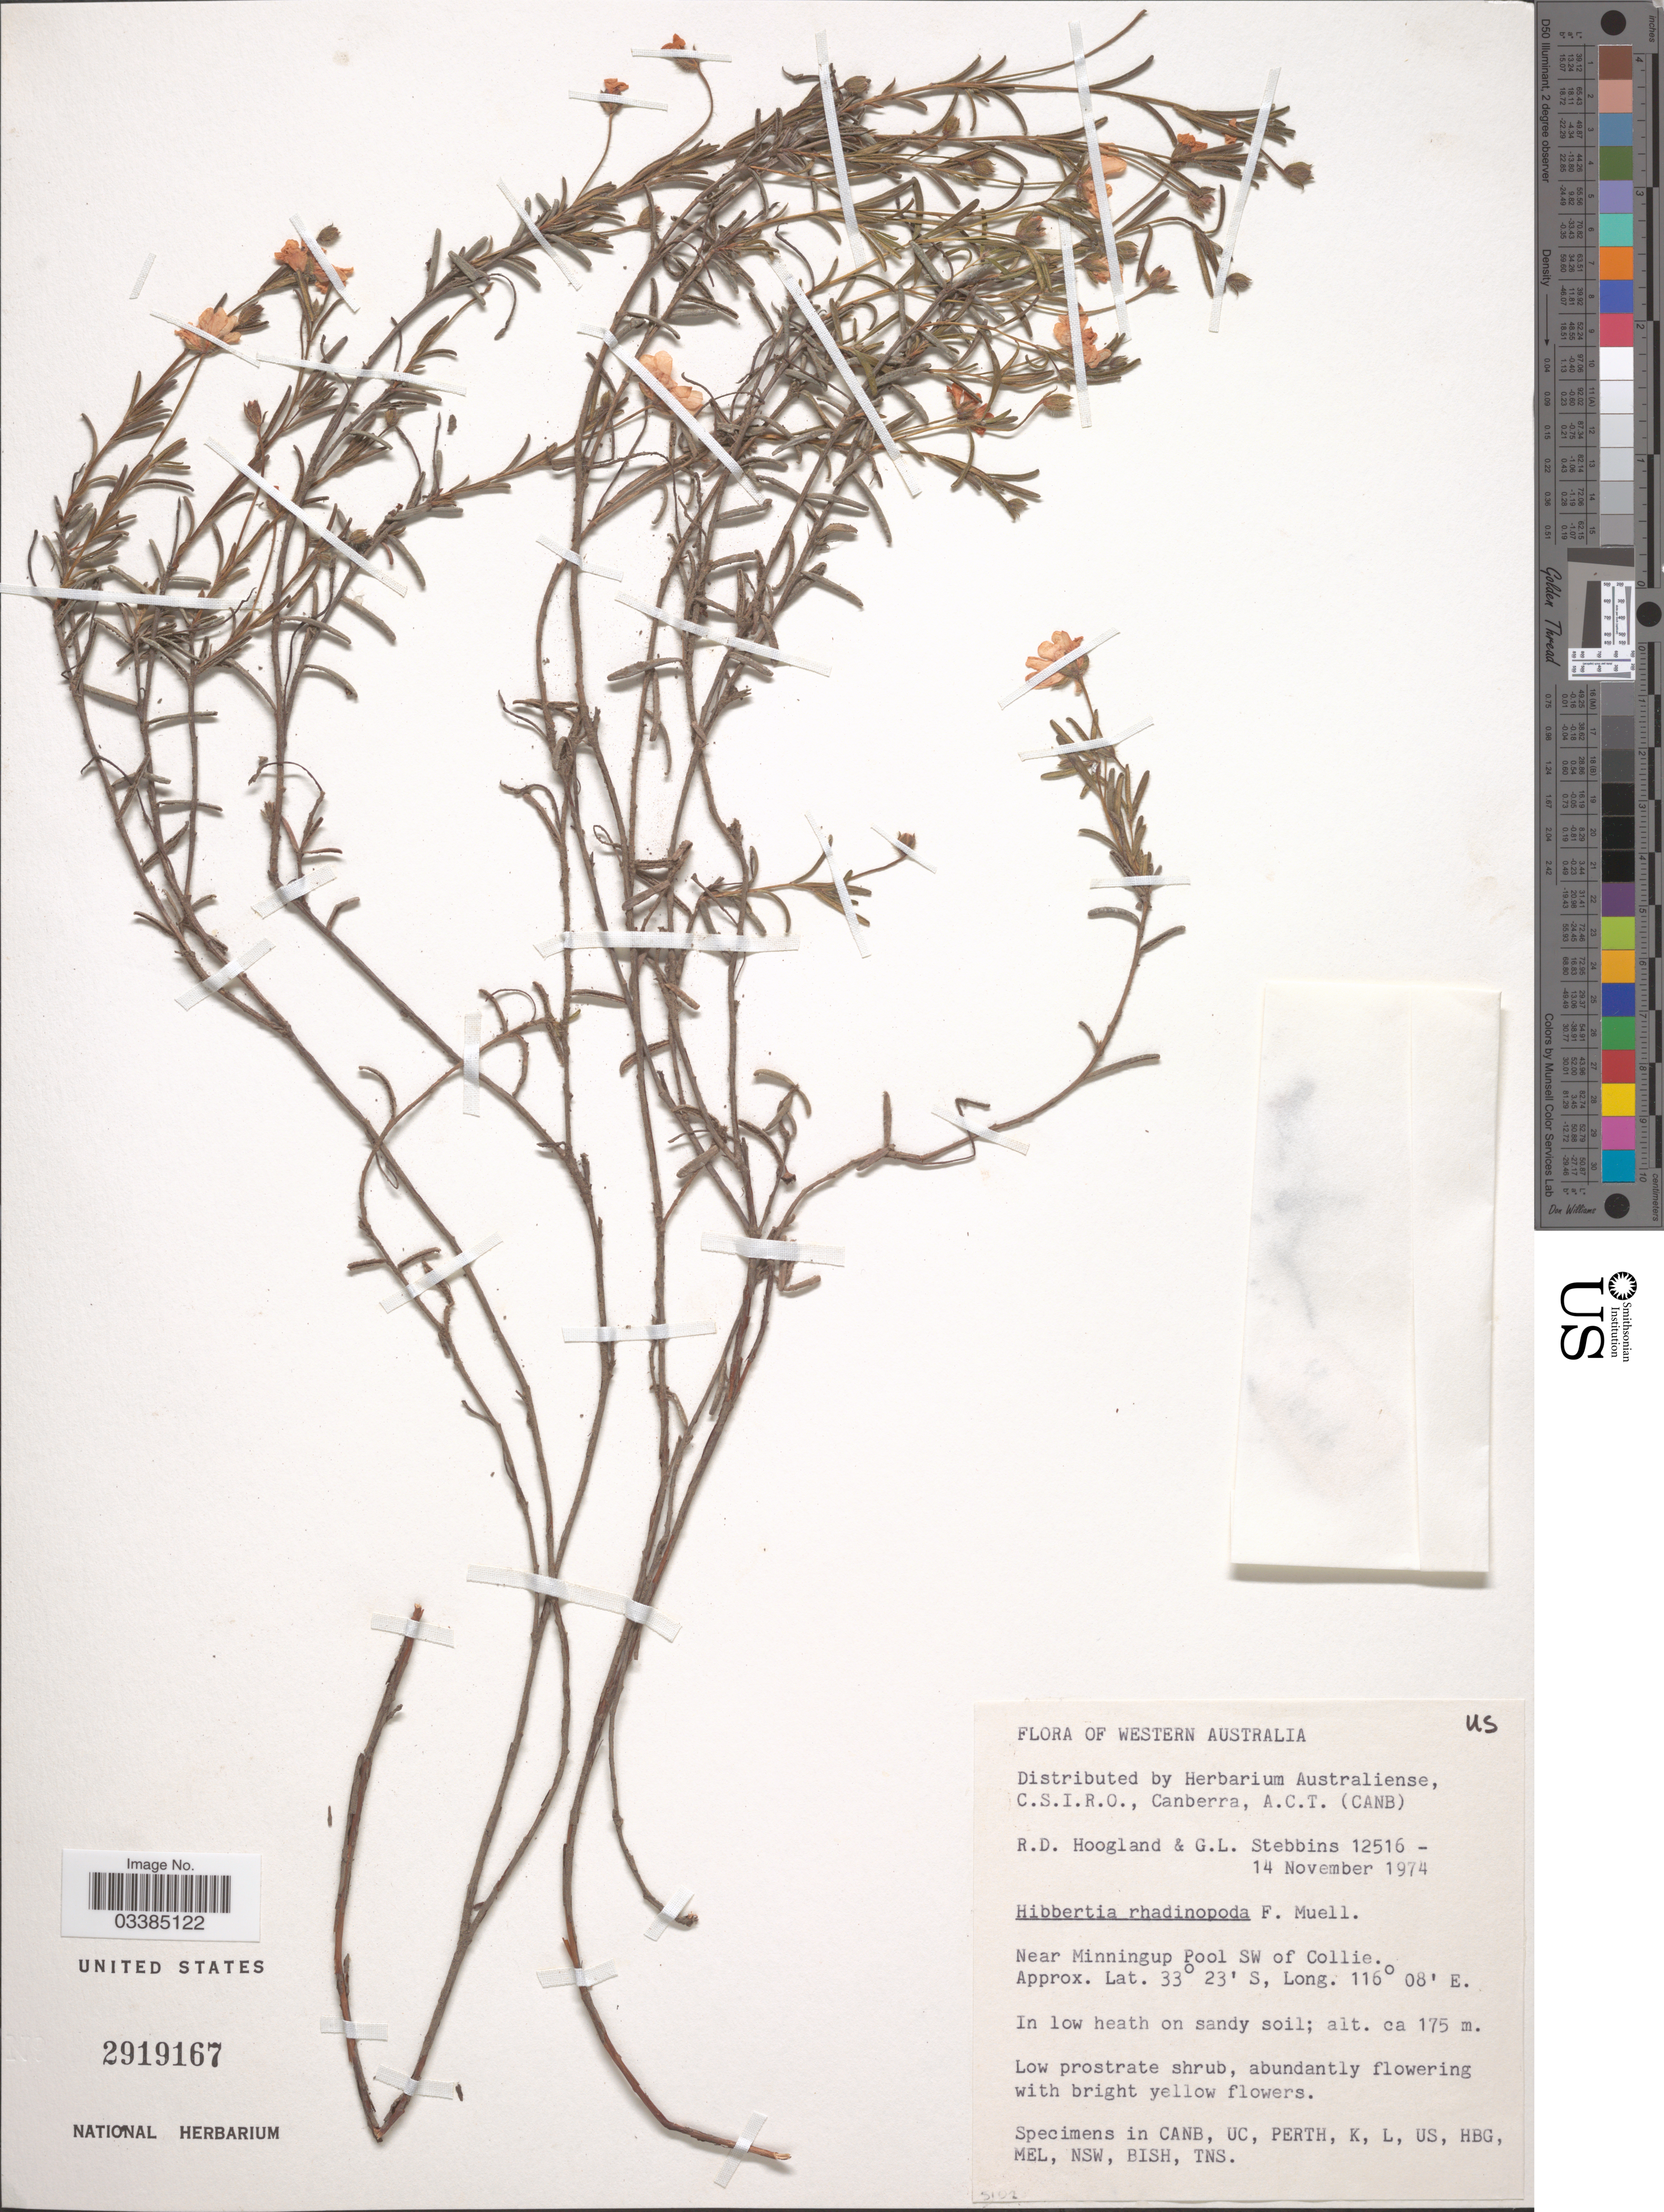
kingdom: Plantae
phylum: Tracheophyta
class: Magnoliopsida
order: Dilleniales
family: Dilleniaceae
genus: Hibbertia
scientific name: Hibbertia rhadinopoda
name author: F. Muell.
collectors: R. D. Hoogland & G. L. Stebbins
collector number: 12516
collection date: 1974-11-14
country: Australia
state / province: Western Australia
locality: Near Minningup Pool SW of Collie.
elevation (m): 175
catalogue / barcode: US 2919167